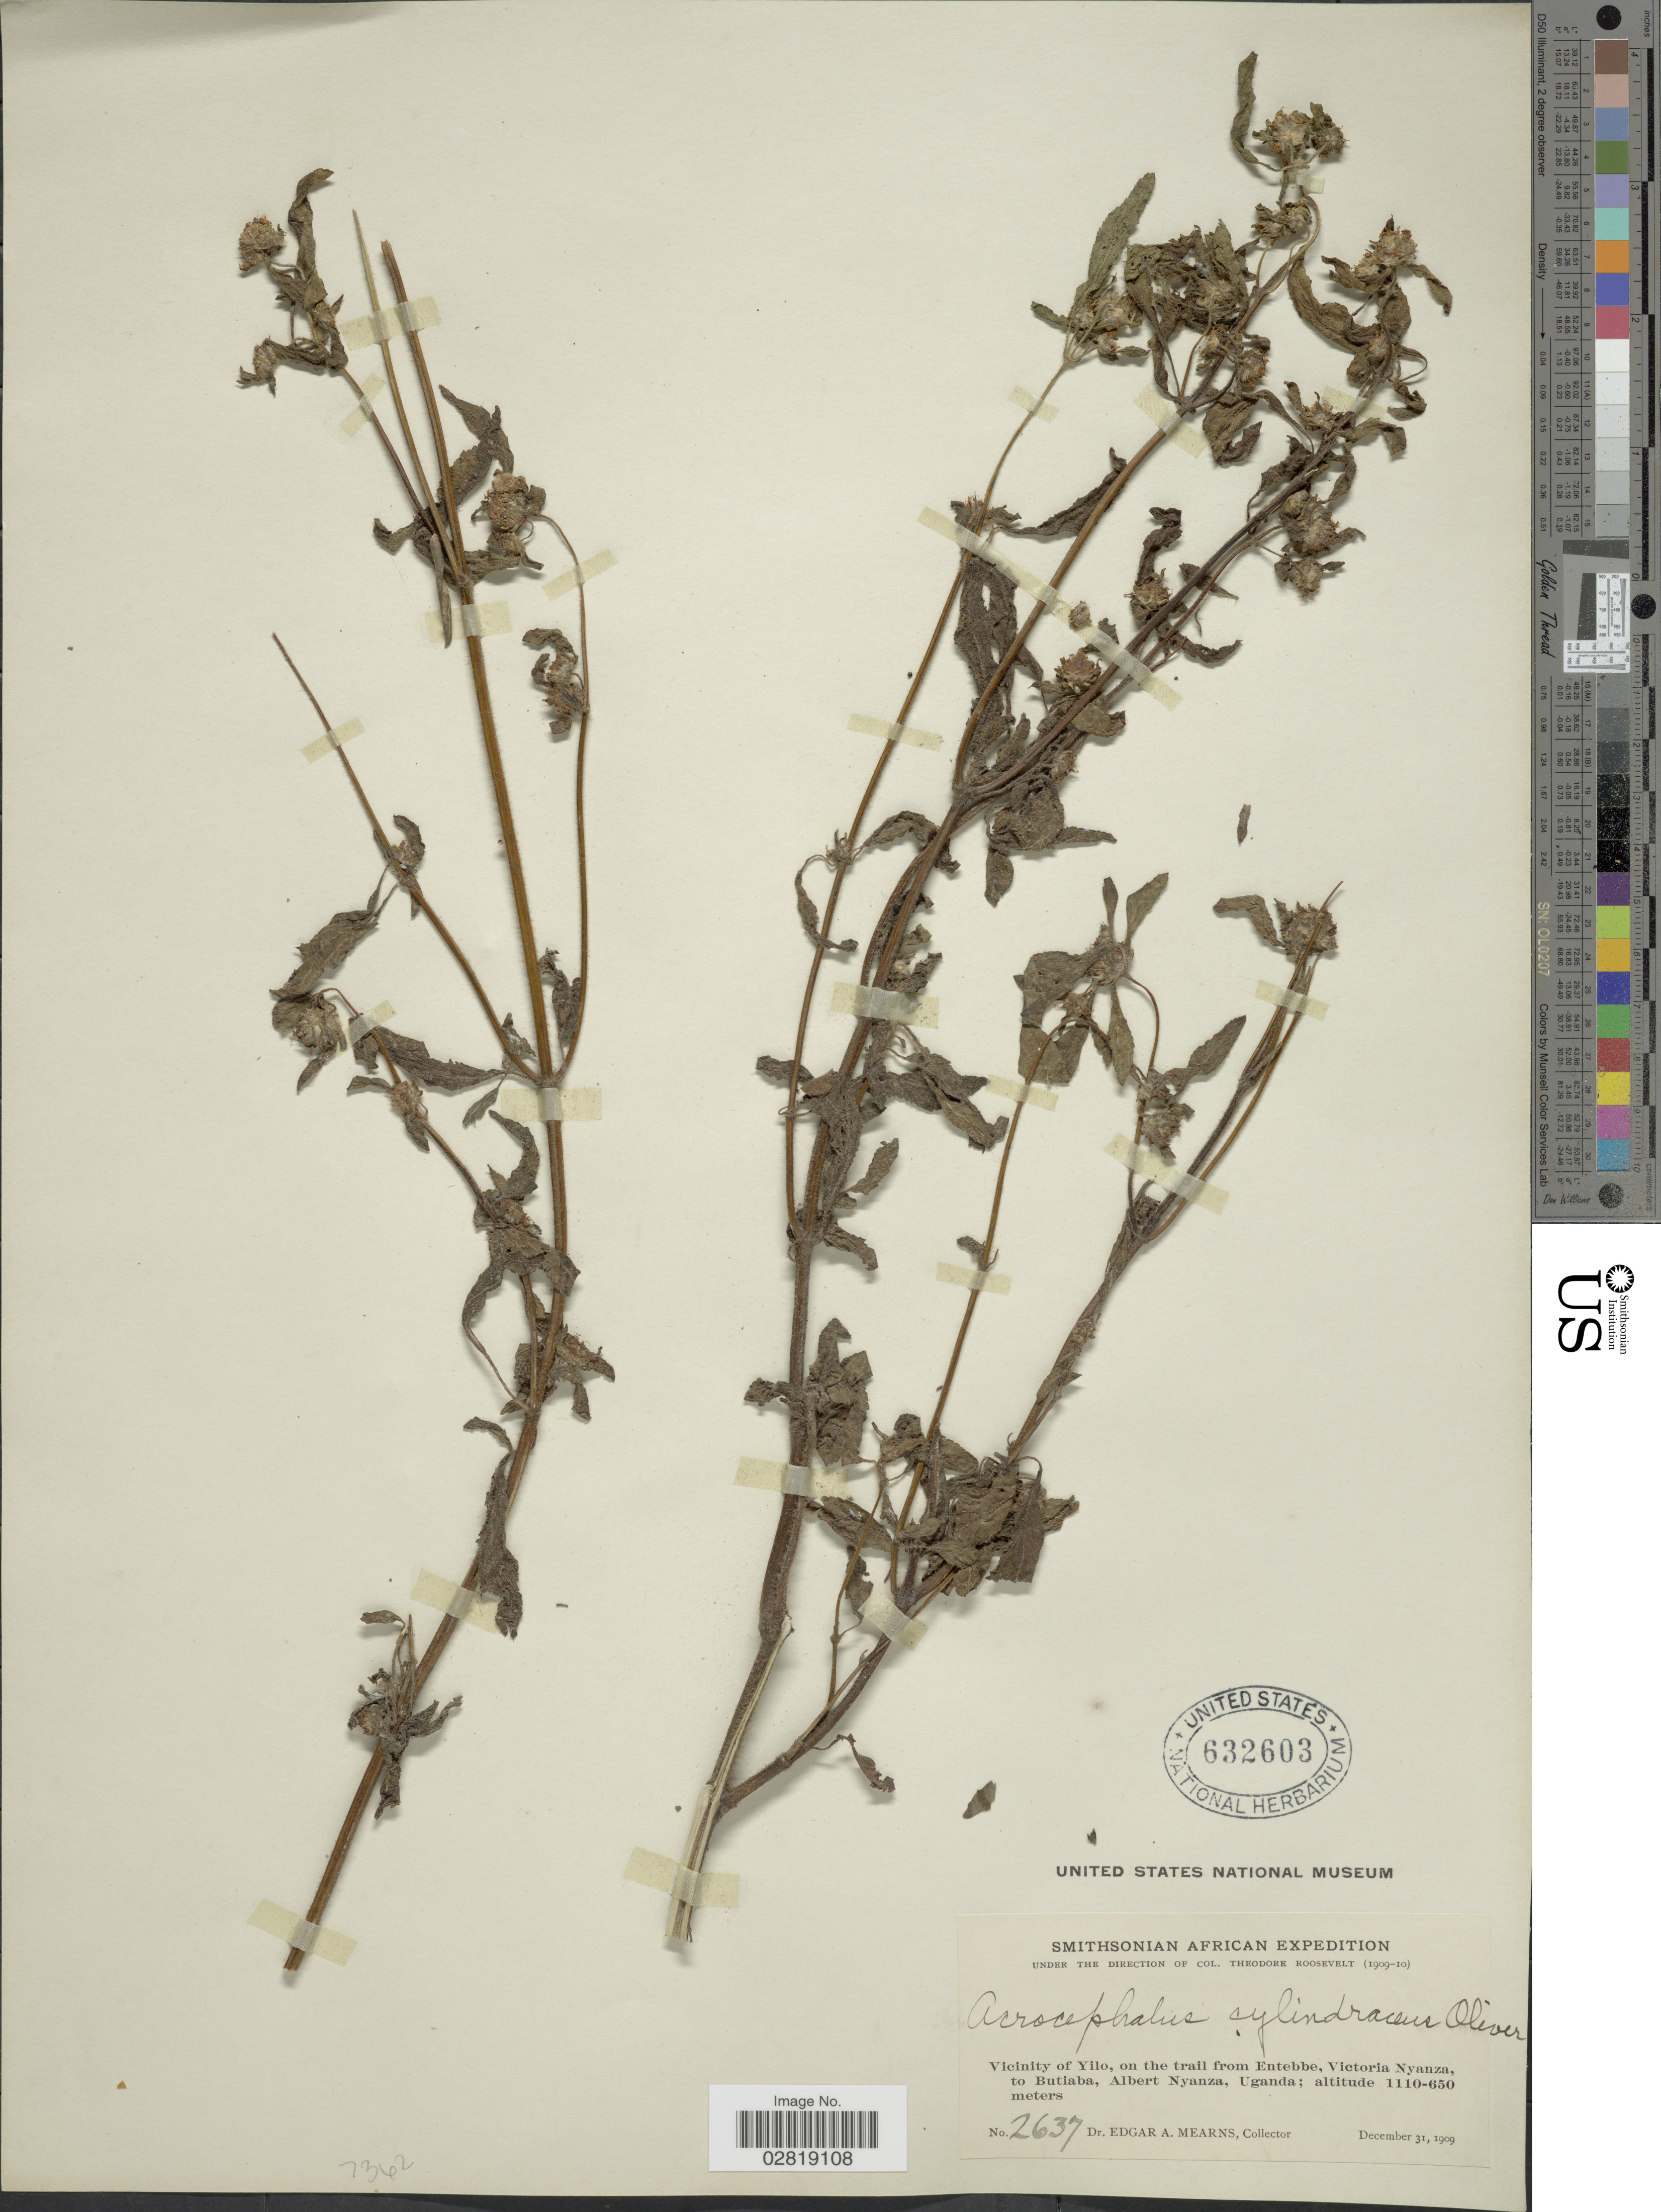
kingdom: Plantae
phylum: Tracheophyta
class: Magnoliopsida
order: Lamiales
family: Lamiaceae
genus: Acrocephalus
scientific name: Acrocephalus sp.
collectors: E. A. Mearns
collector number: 2637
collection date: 1909-12-31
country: Uganda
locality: Vicinity of Yilo, on the trail from Entebbe, Victoria Nyanza, to Butiaba, Albert Nyanza.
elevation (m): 650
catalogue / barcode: US 632603